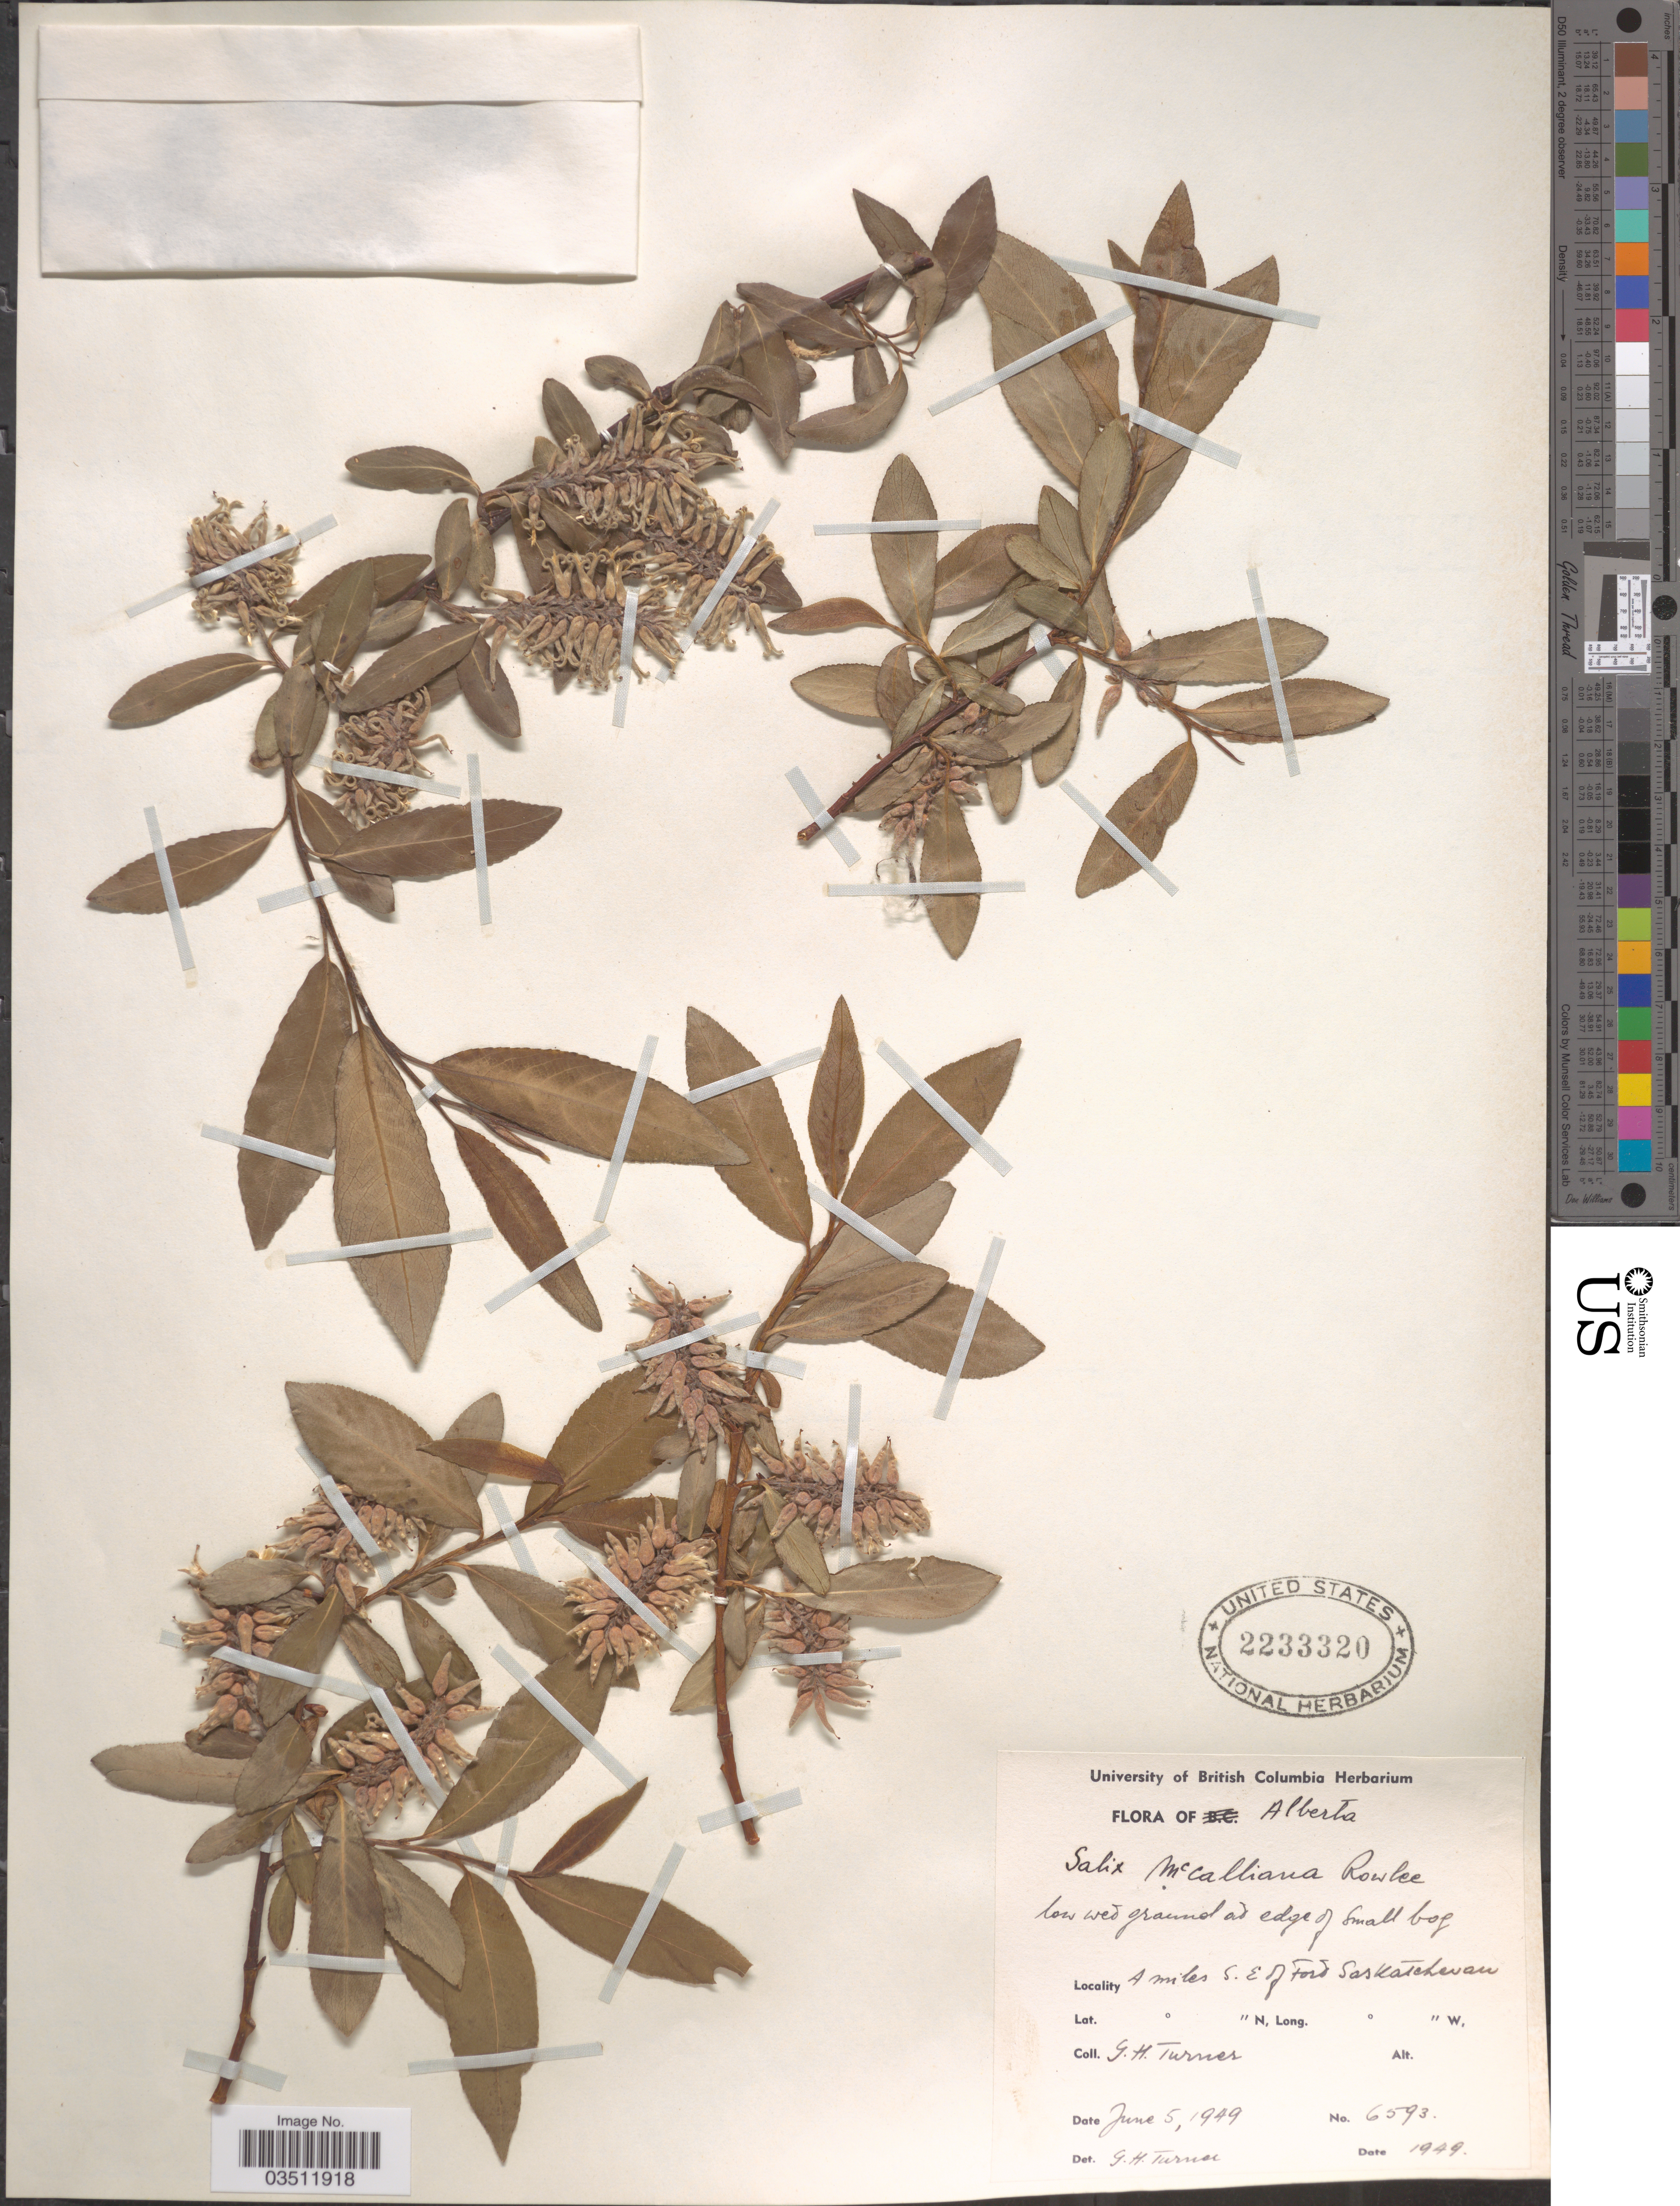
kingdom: Plantae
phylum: Tracheophyta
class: Magnoliopsida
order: Malpighiales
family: Salicaceae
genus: Salix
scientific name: Salix maccalliana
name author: Rowlee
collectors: G. H. Turner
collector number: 6593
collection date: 1949-06-05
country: Canada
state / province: Alberta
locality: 4 miles S.E. of Ford Saskatchewan.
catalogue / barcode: US 2233320